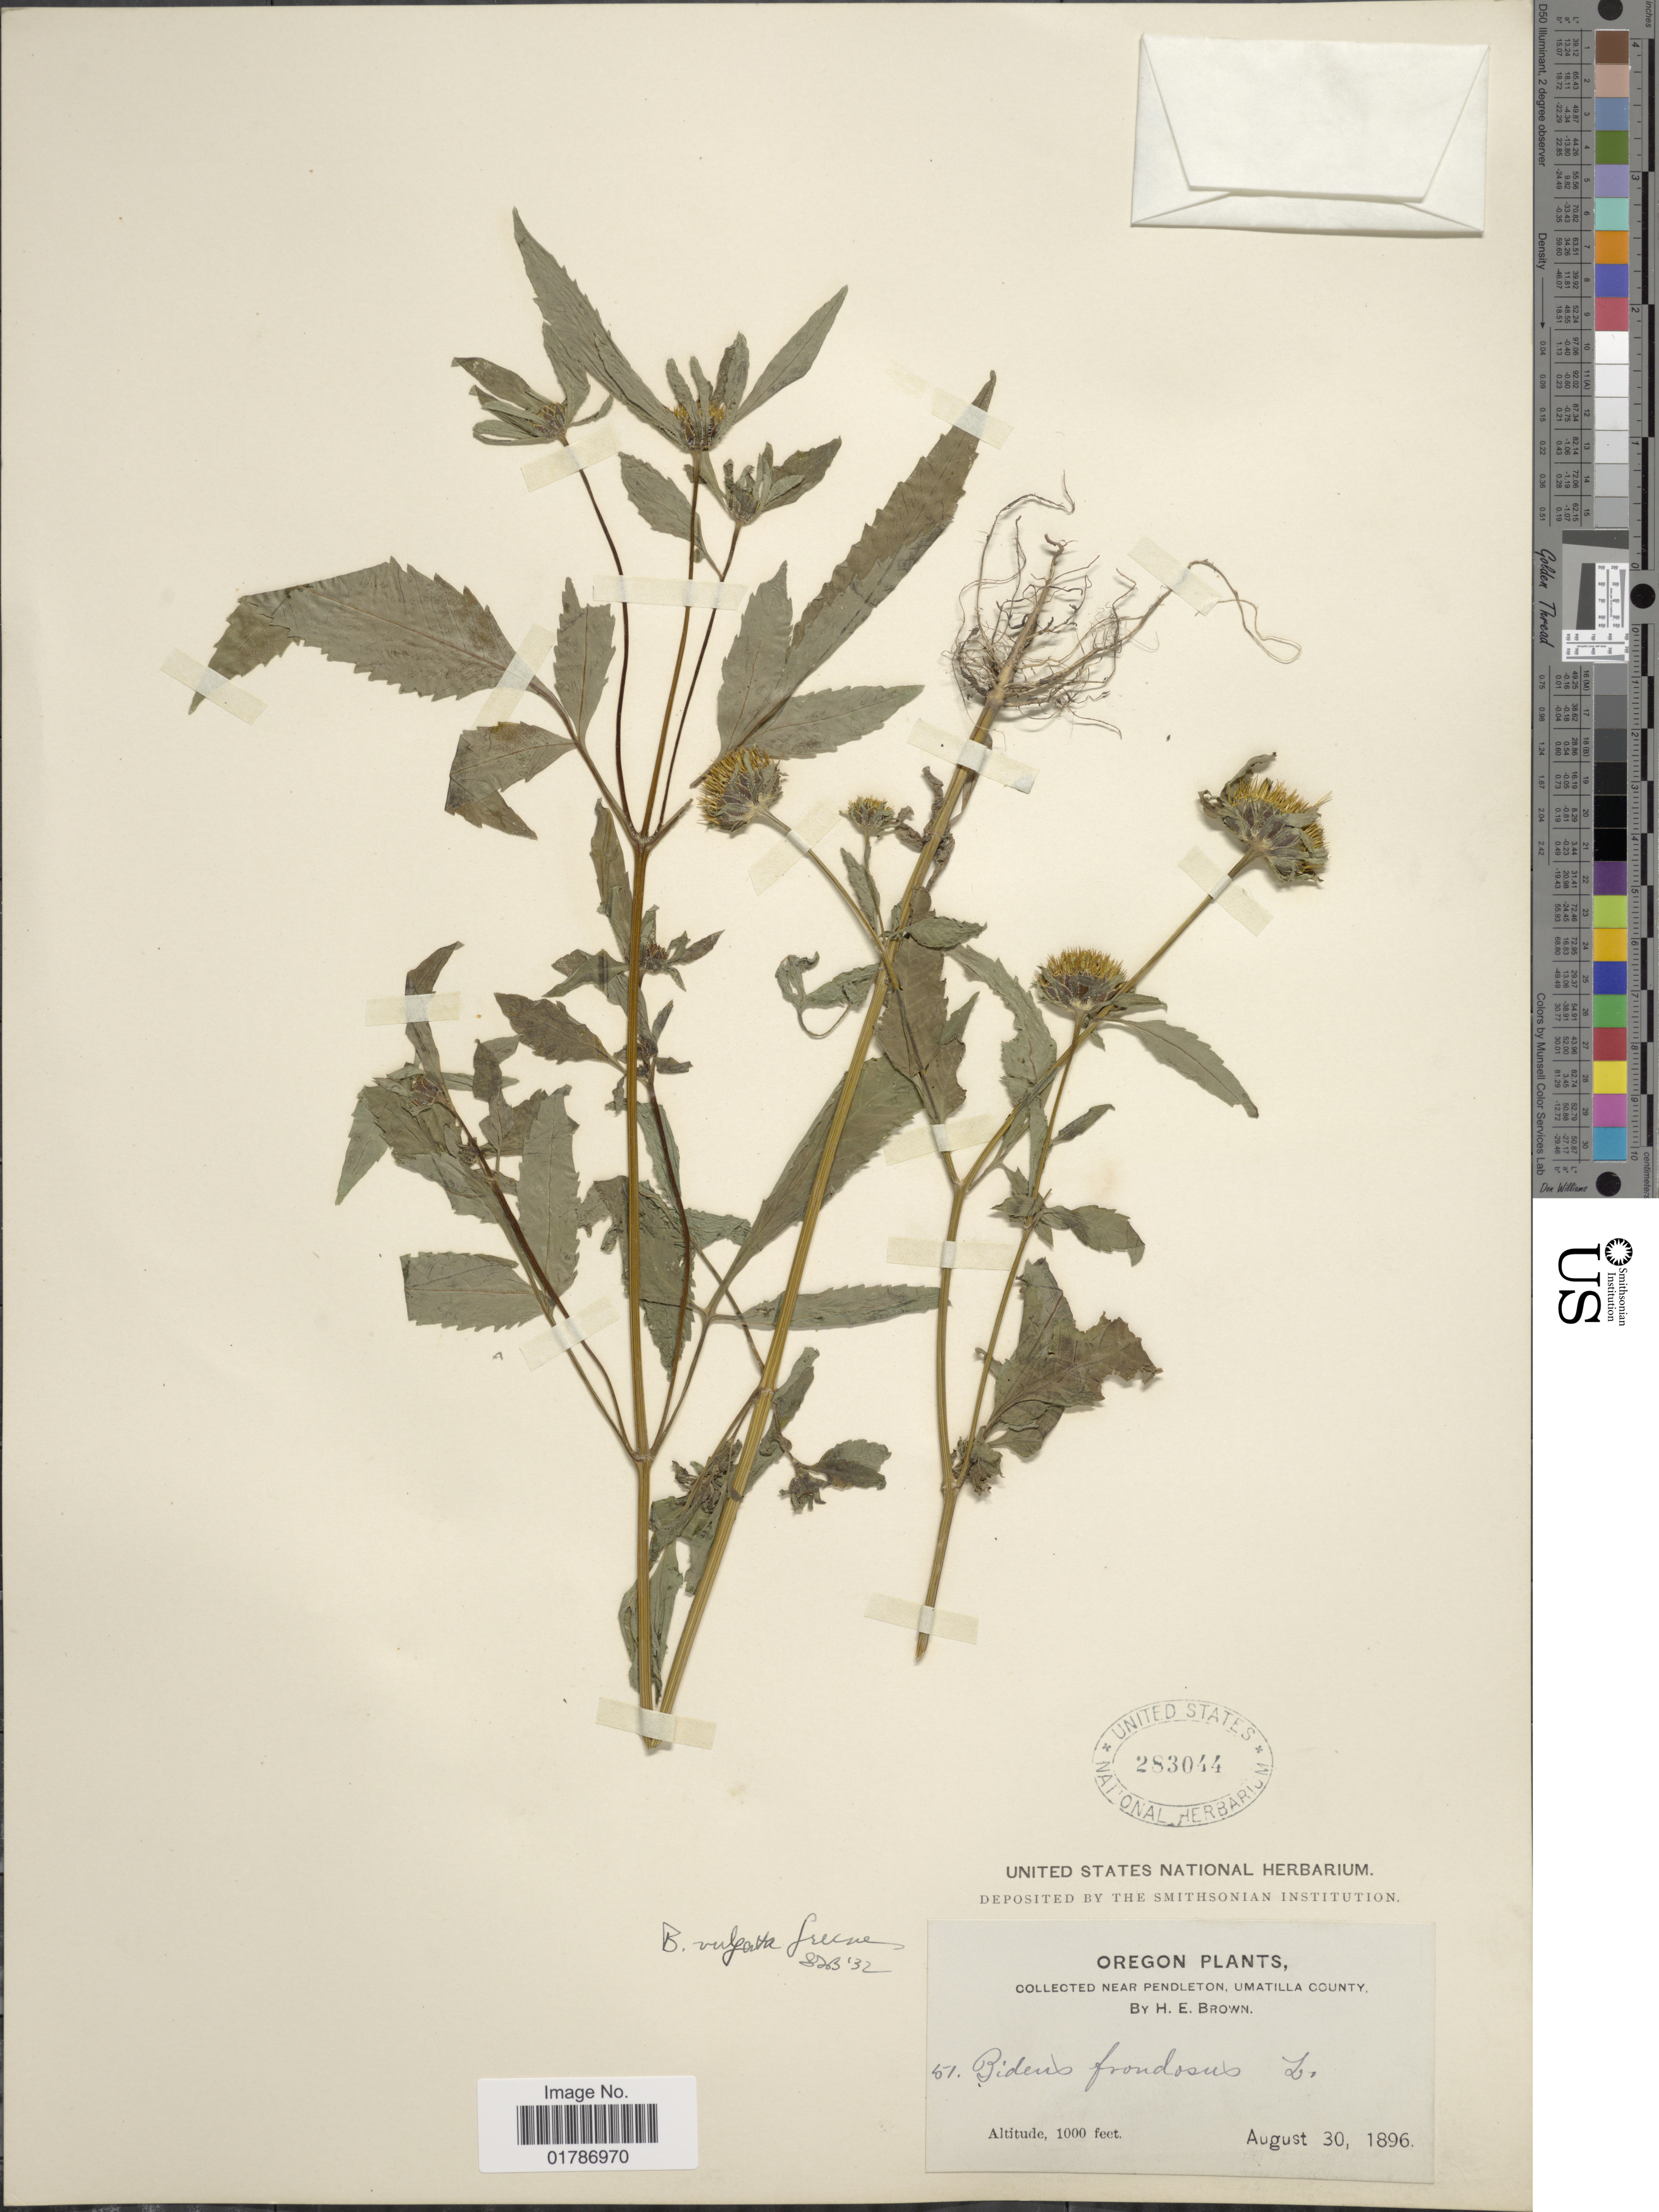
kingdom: Plantae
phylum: Tracheophyta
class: Magnoliopsida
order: Asterales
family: Asteraceae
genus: Bidens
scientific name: Bidens vulgata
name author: Greene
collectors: H. E. Brown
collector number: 51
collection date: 1896-08-30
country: United States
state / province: Oregon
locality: Near Pendleton, Umatilla County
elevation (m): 305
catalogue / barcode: US 283044